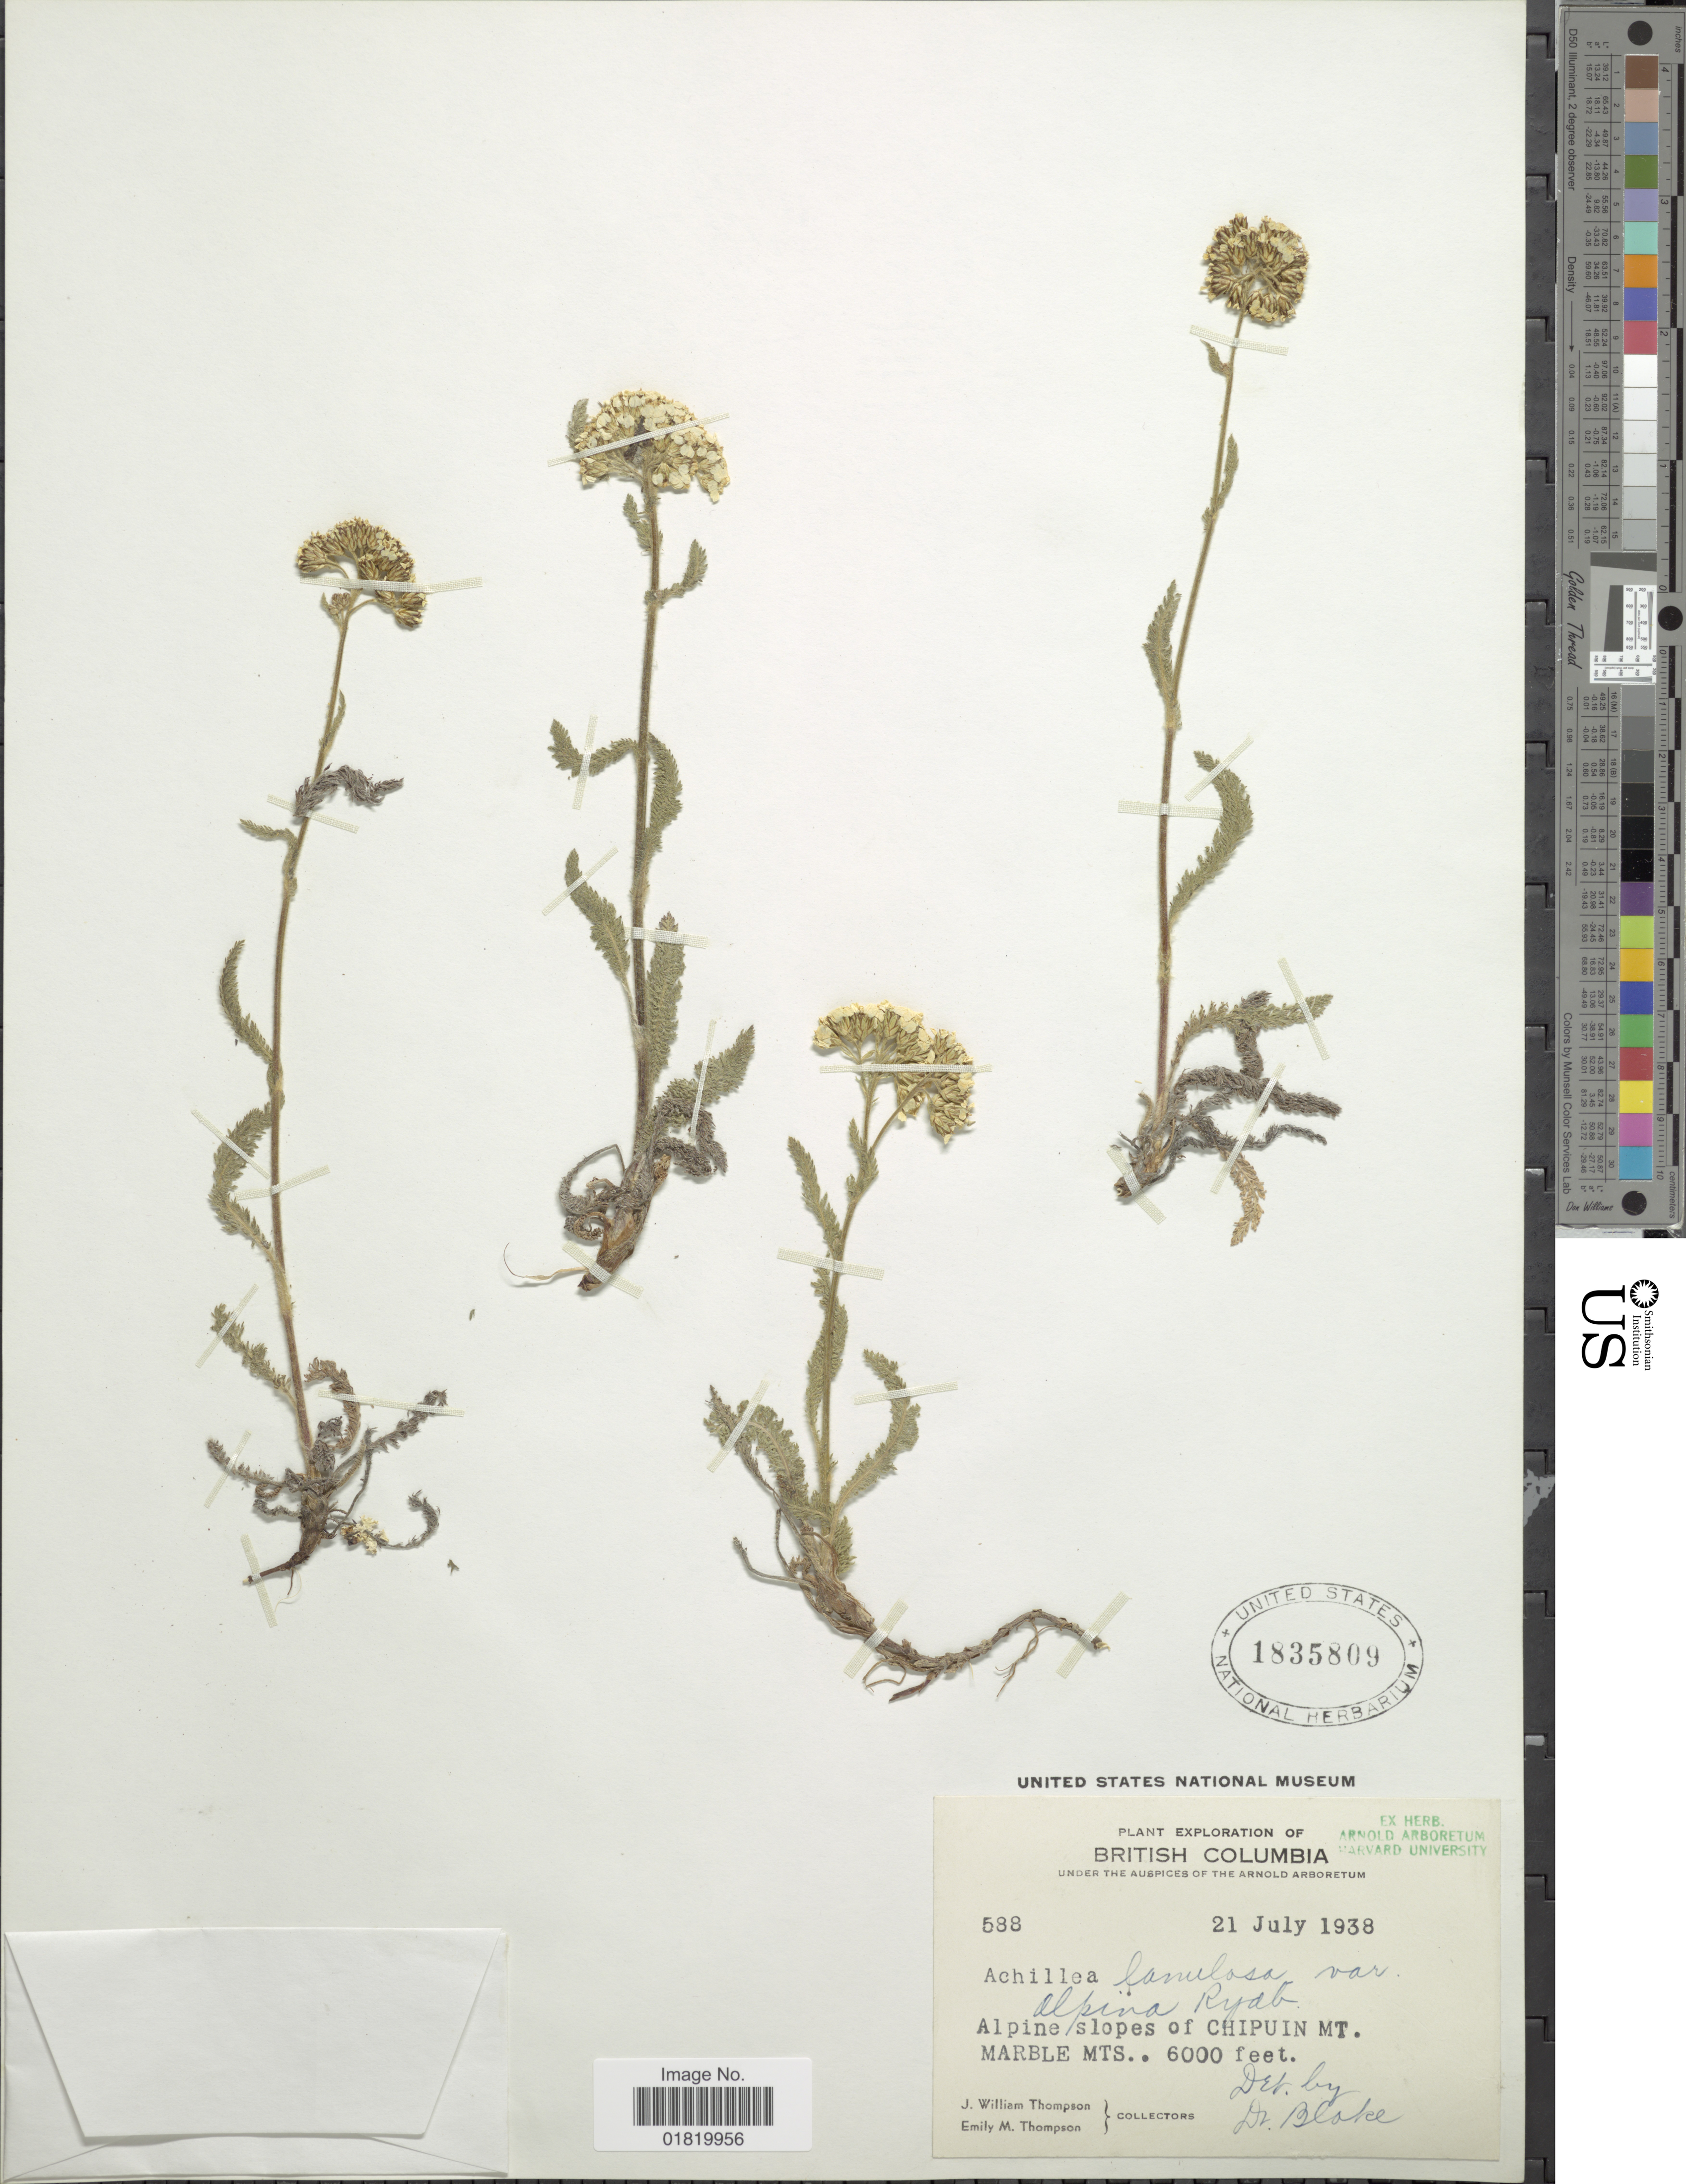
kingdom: Plantae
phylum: Tracheophyta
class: Magnoliopsida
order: Asterales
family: Asteraceae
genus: Achillea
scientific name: Achillea lanulosa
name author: Nutt.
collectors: J. W. Thompson & E. M. Thompson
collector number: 588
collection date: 1938-07-21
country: Canada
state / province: British Columbia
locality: Alpine slopes of Chipuin Mt. Marble Mts.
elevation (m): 1829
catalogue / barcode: US 1835809